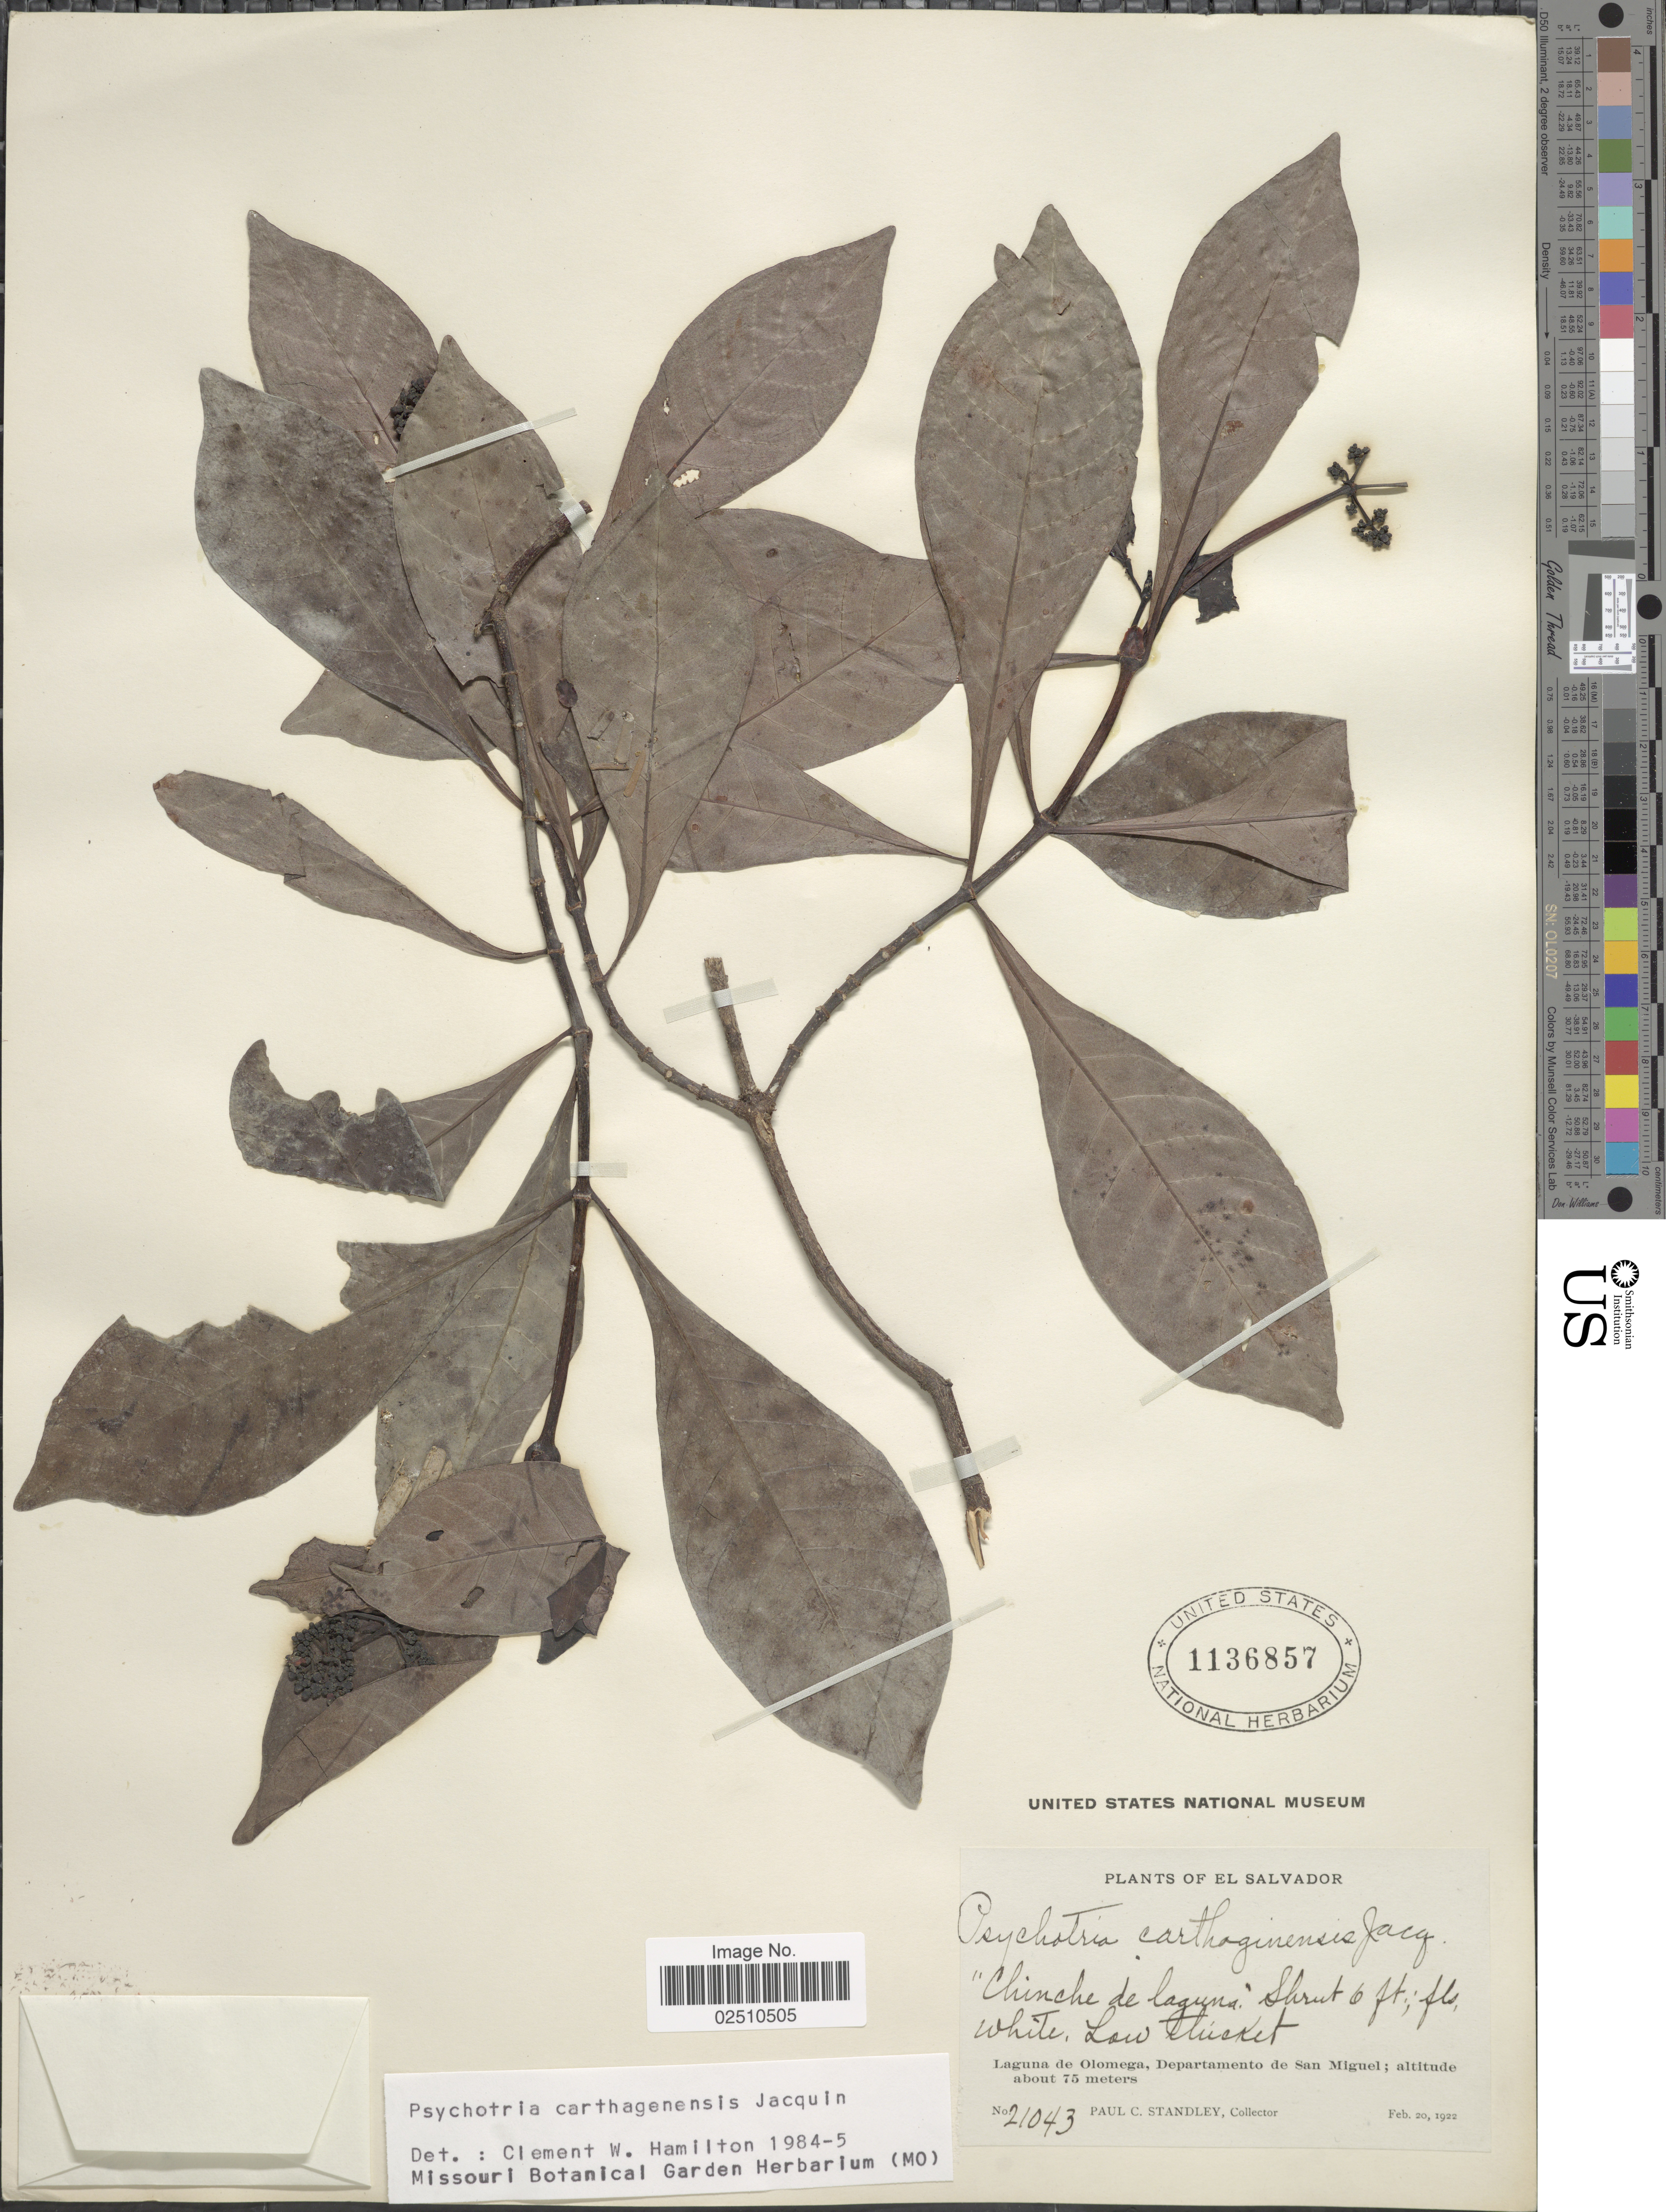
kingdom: Plantae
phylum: Tracheophyta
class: Magnoliopsida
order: Gentianales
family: Rubiaceae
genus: Psychotria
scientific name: Psychotria carthagenensis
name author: Jacq.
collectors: P. C. Standley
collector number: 21043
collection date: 1922-02-20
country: El Salvador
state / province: San Miguel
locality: Laguna de Olomega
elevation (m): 75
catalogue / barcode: US 1136857